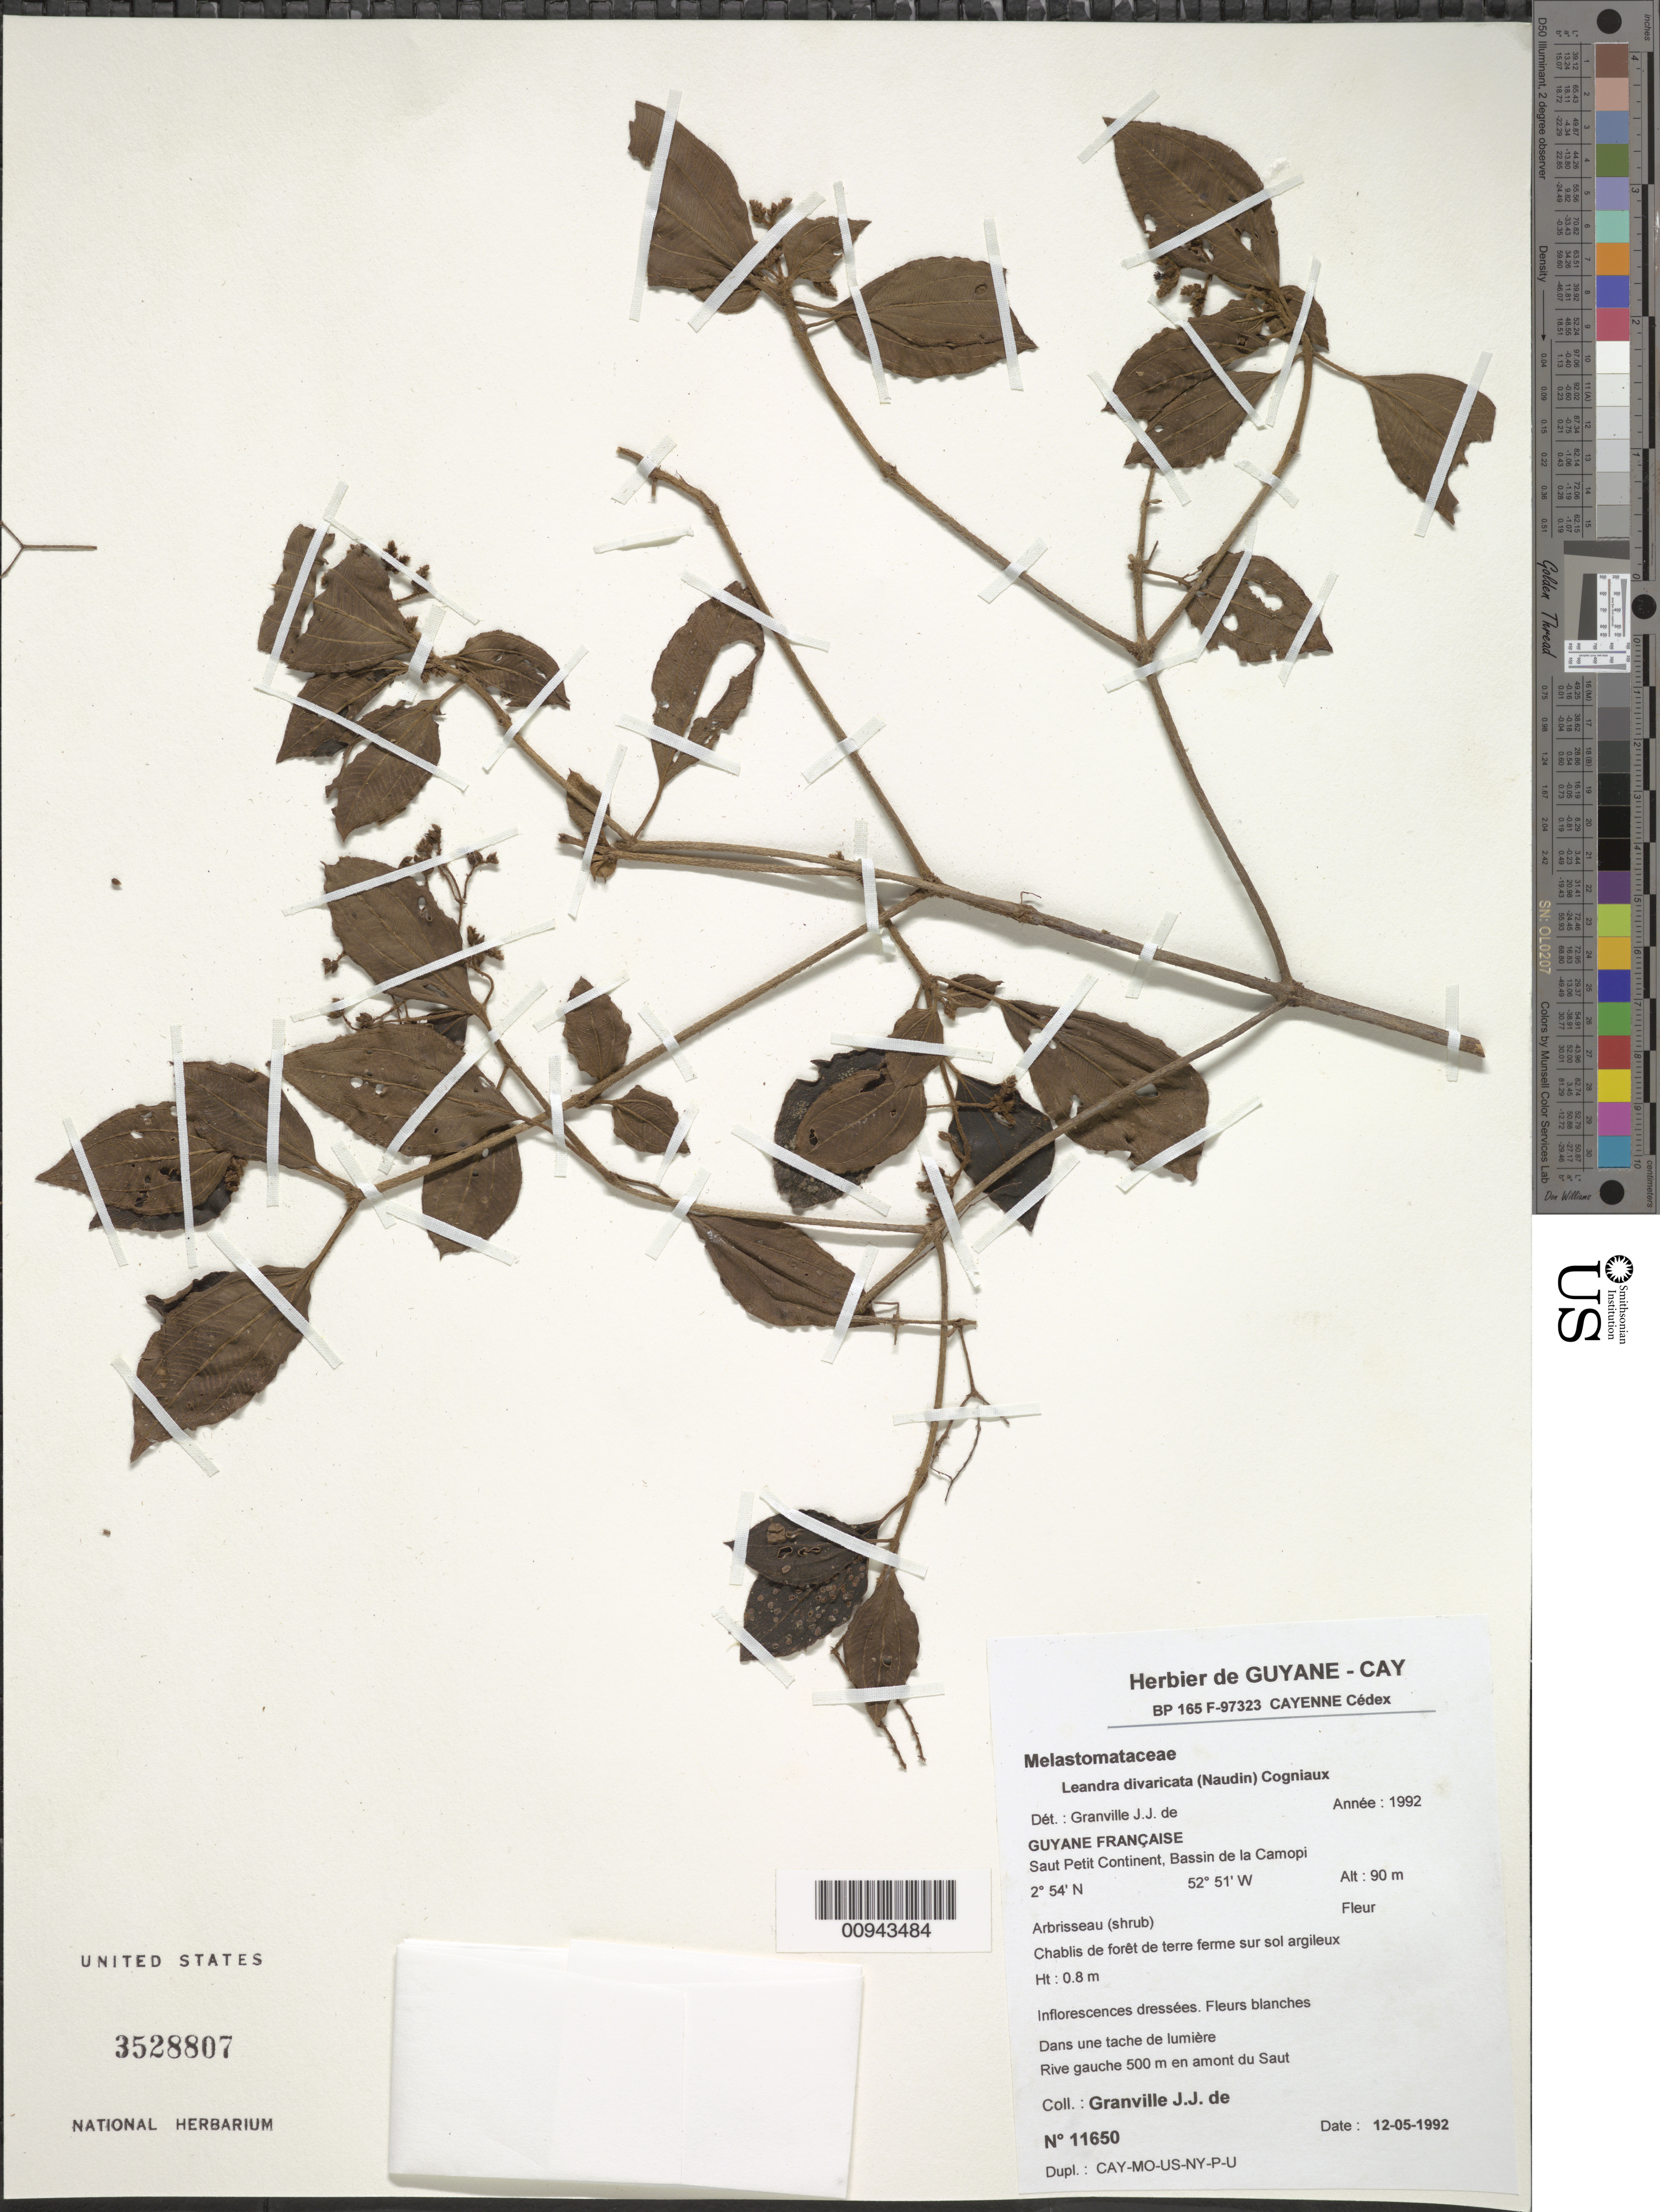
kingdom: Plantae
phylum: Tracheophyta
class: Magnoliopsida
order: Myrtales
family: Melastomataceae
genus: Leandra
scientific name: Leandra divaricata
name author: (Naudin) Cogn.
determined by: Granville, J. J. de, (CAY), Institut de Recherche pour le Developpement (IRD) (FRENCH GUIANA)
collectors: J.-J. de Granville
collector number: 11650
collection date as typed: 12-May-92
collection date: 1992-05-12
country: French Guiana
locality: Saut Petit Continent, Bassin de la Camopi. Rive gauche 500m en amont du Saut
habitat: Chablis de foret de terre ferme sur sol argileux. Dans une tache de lumiere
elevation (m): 90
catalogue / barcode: US 3528807